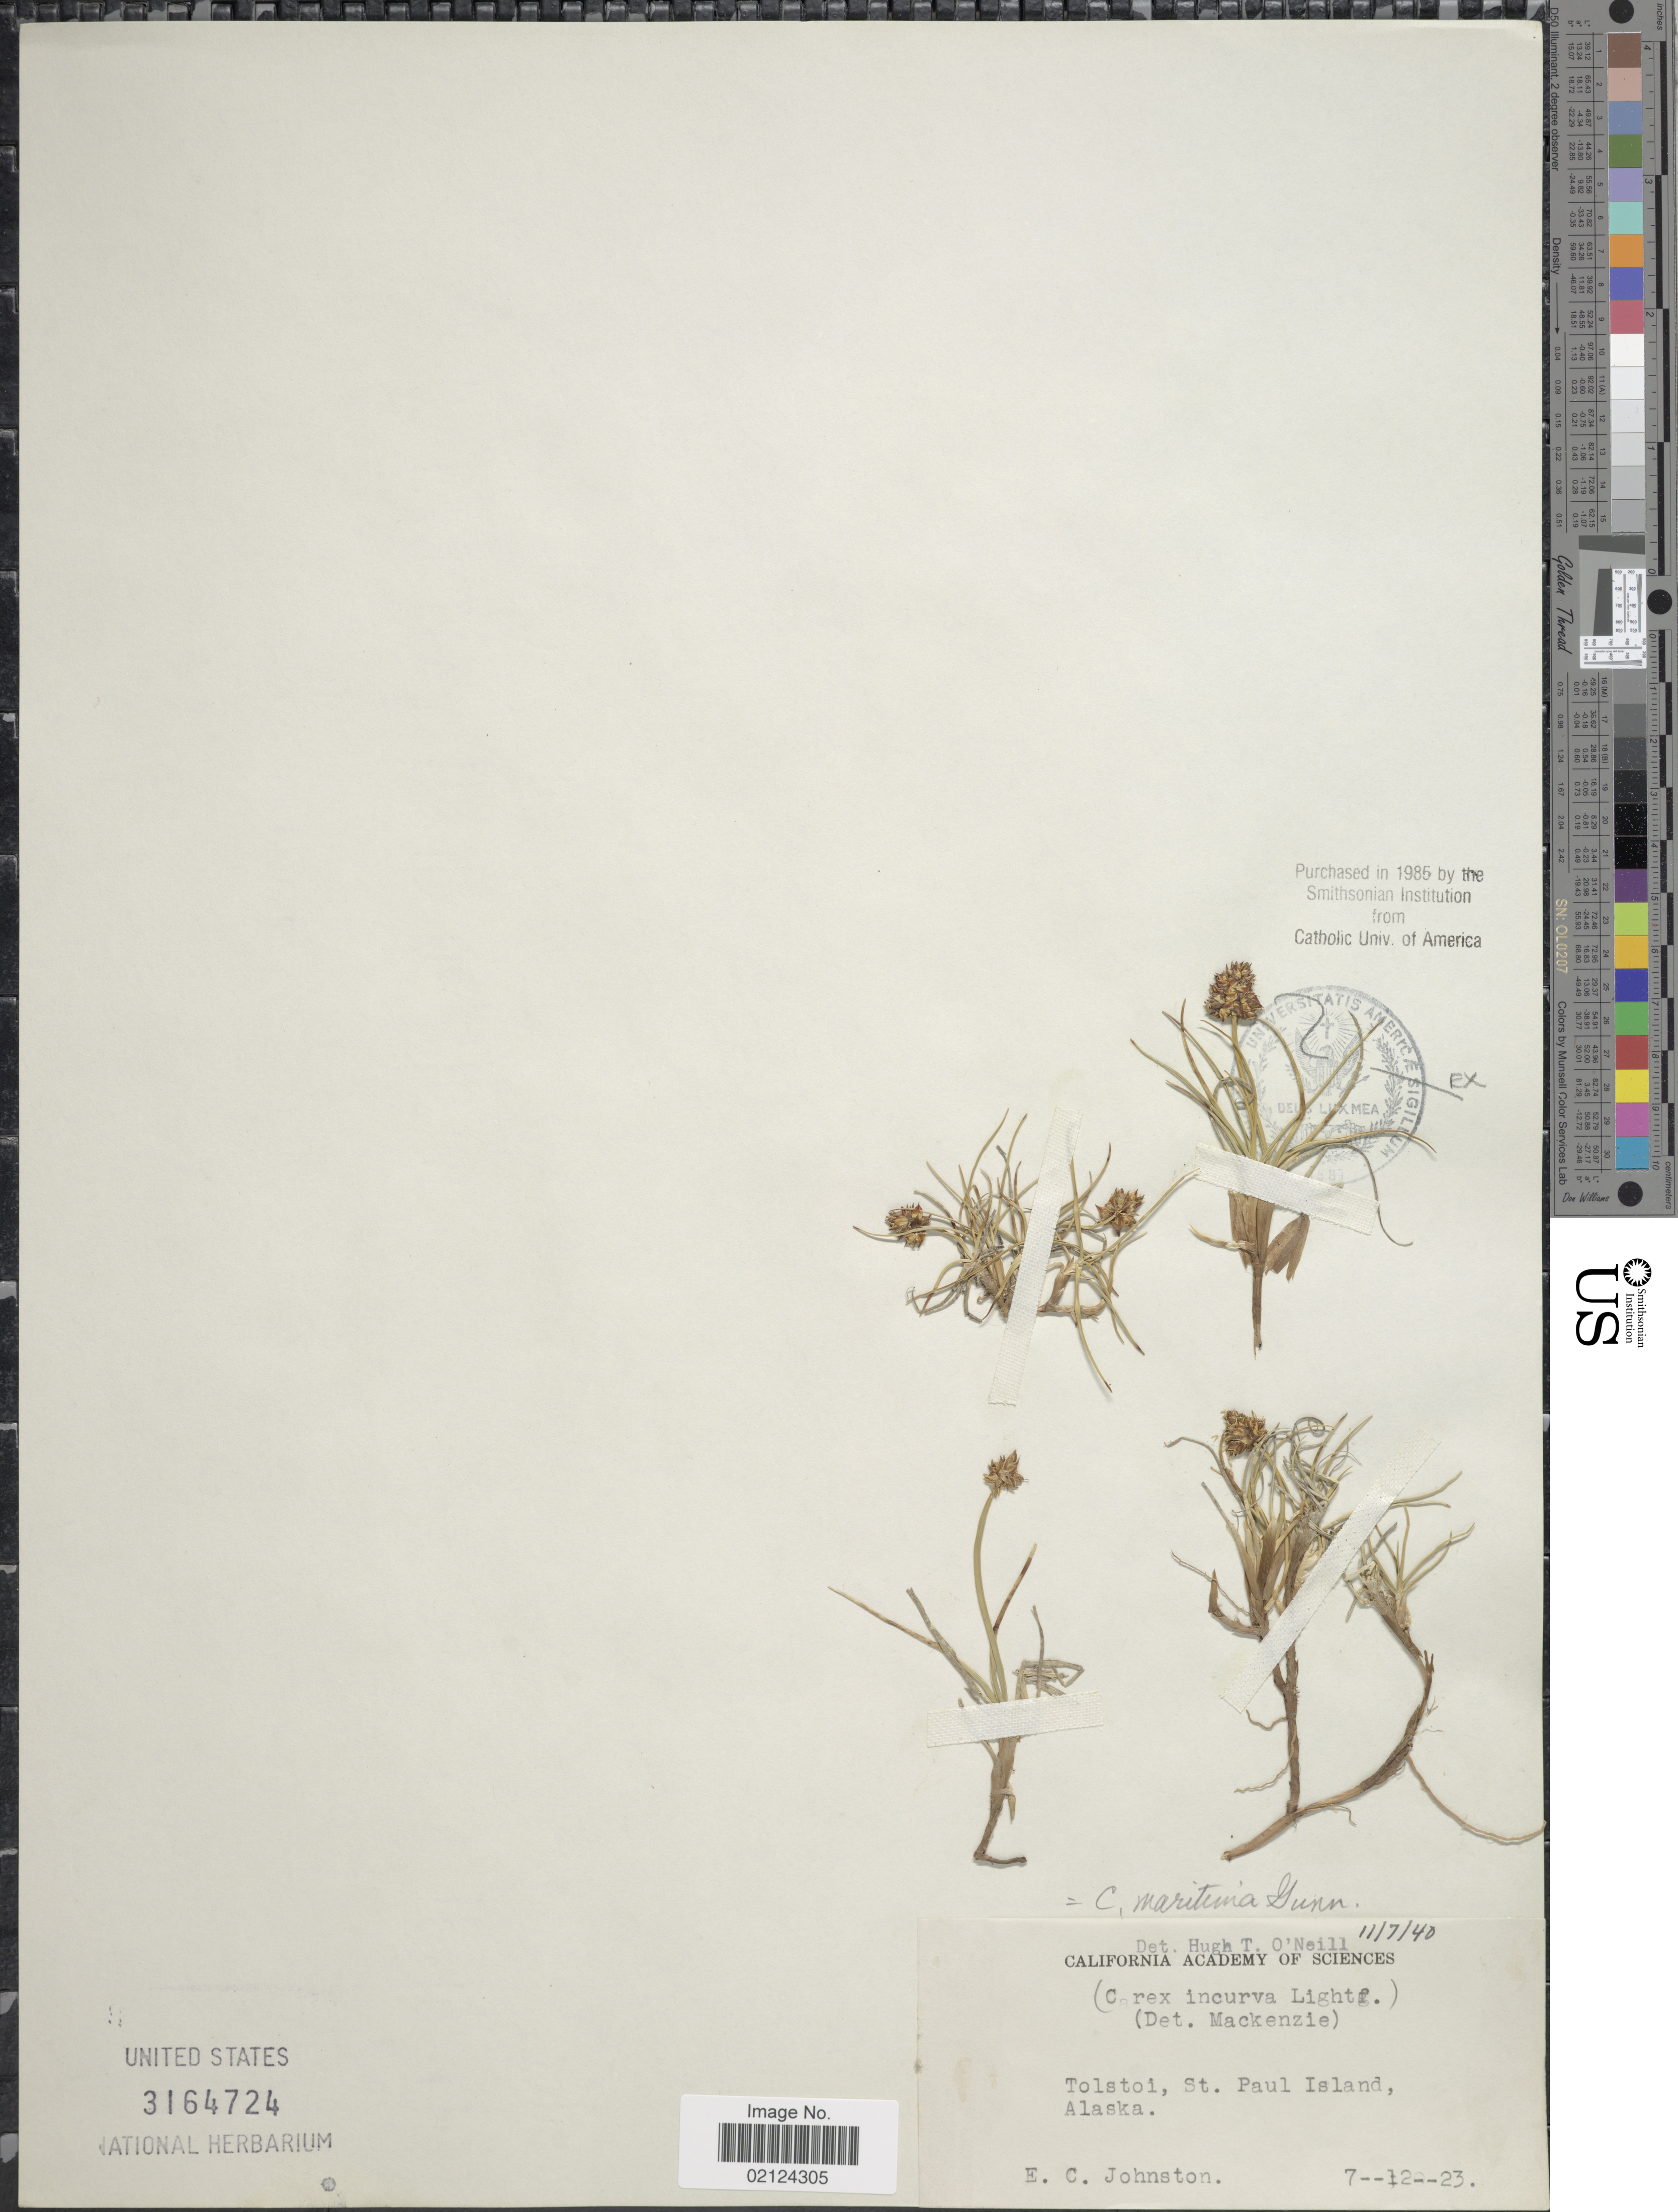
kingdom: Plantae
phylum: Tracheophyta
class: Liliopsida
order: Poales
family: Cyperaceae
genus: Carex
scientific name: Carex maritima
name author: Gunnerus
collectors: E. C. Johnston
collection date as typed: Transcribed d/m/y: 12/7/23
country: United States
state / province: Alaska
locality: Tolstoi, St. Paul Island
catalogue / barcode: US 3164724